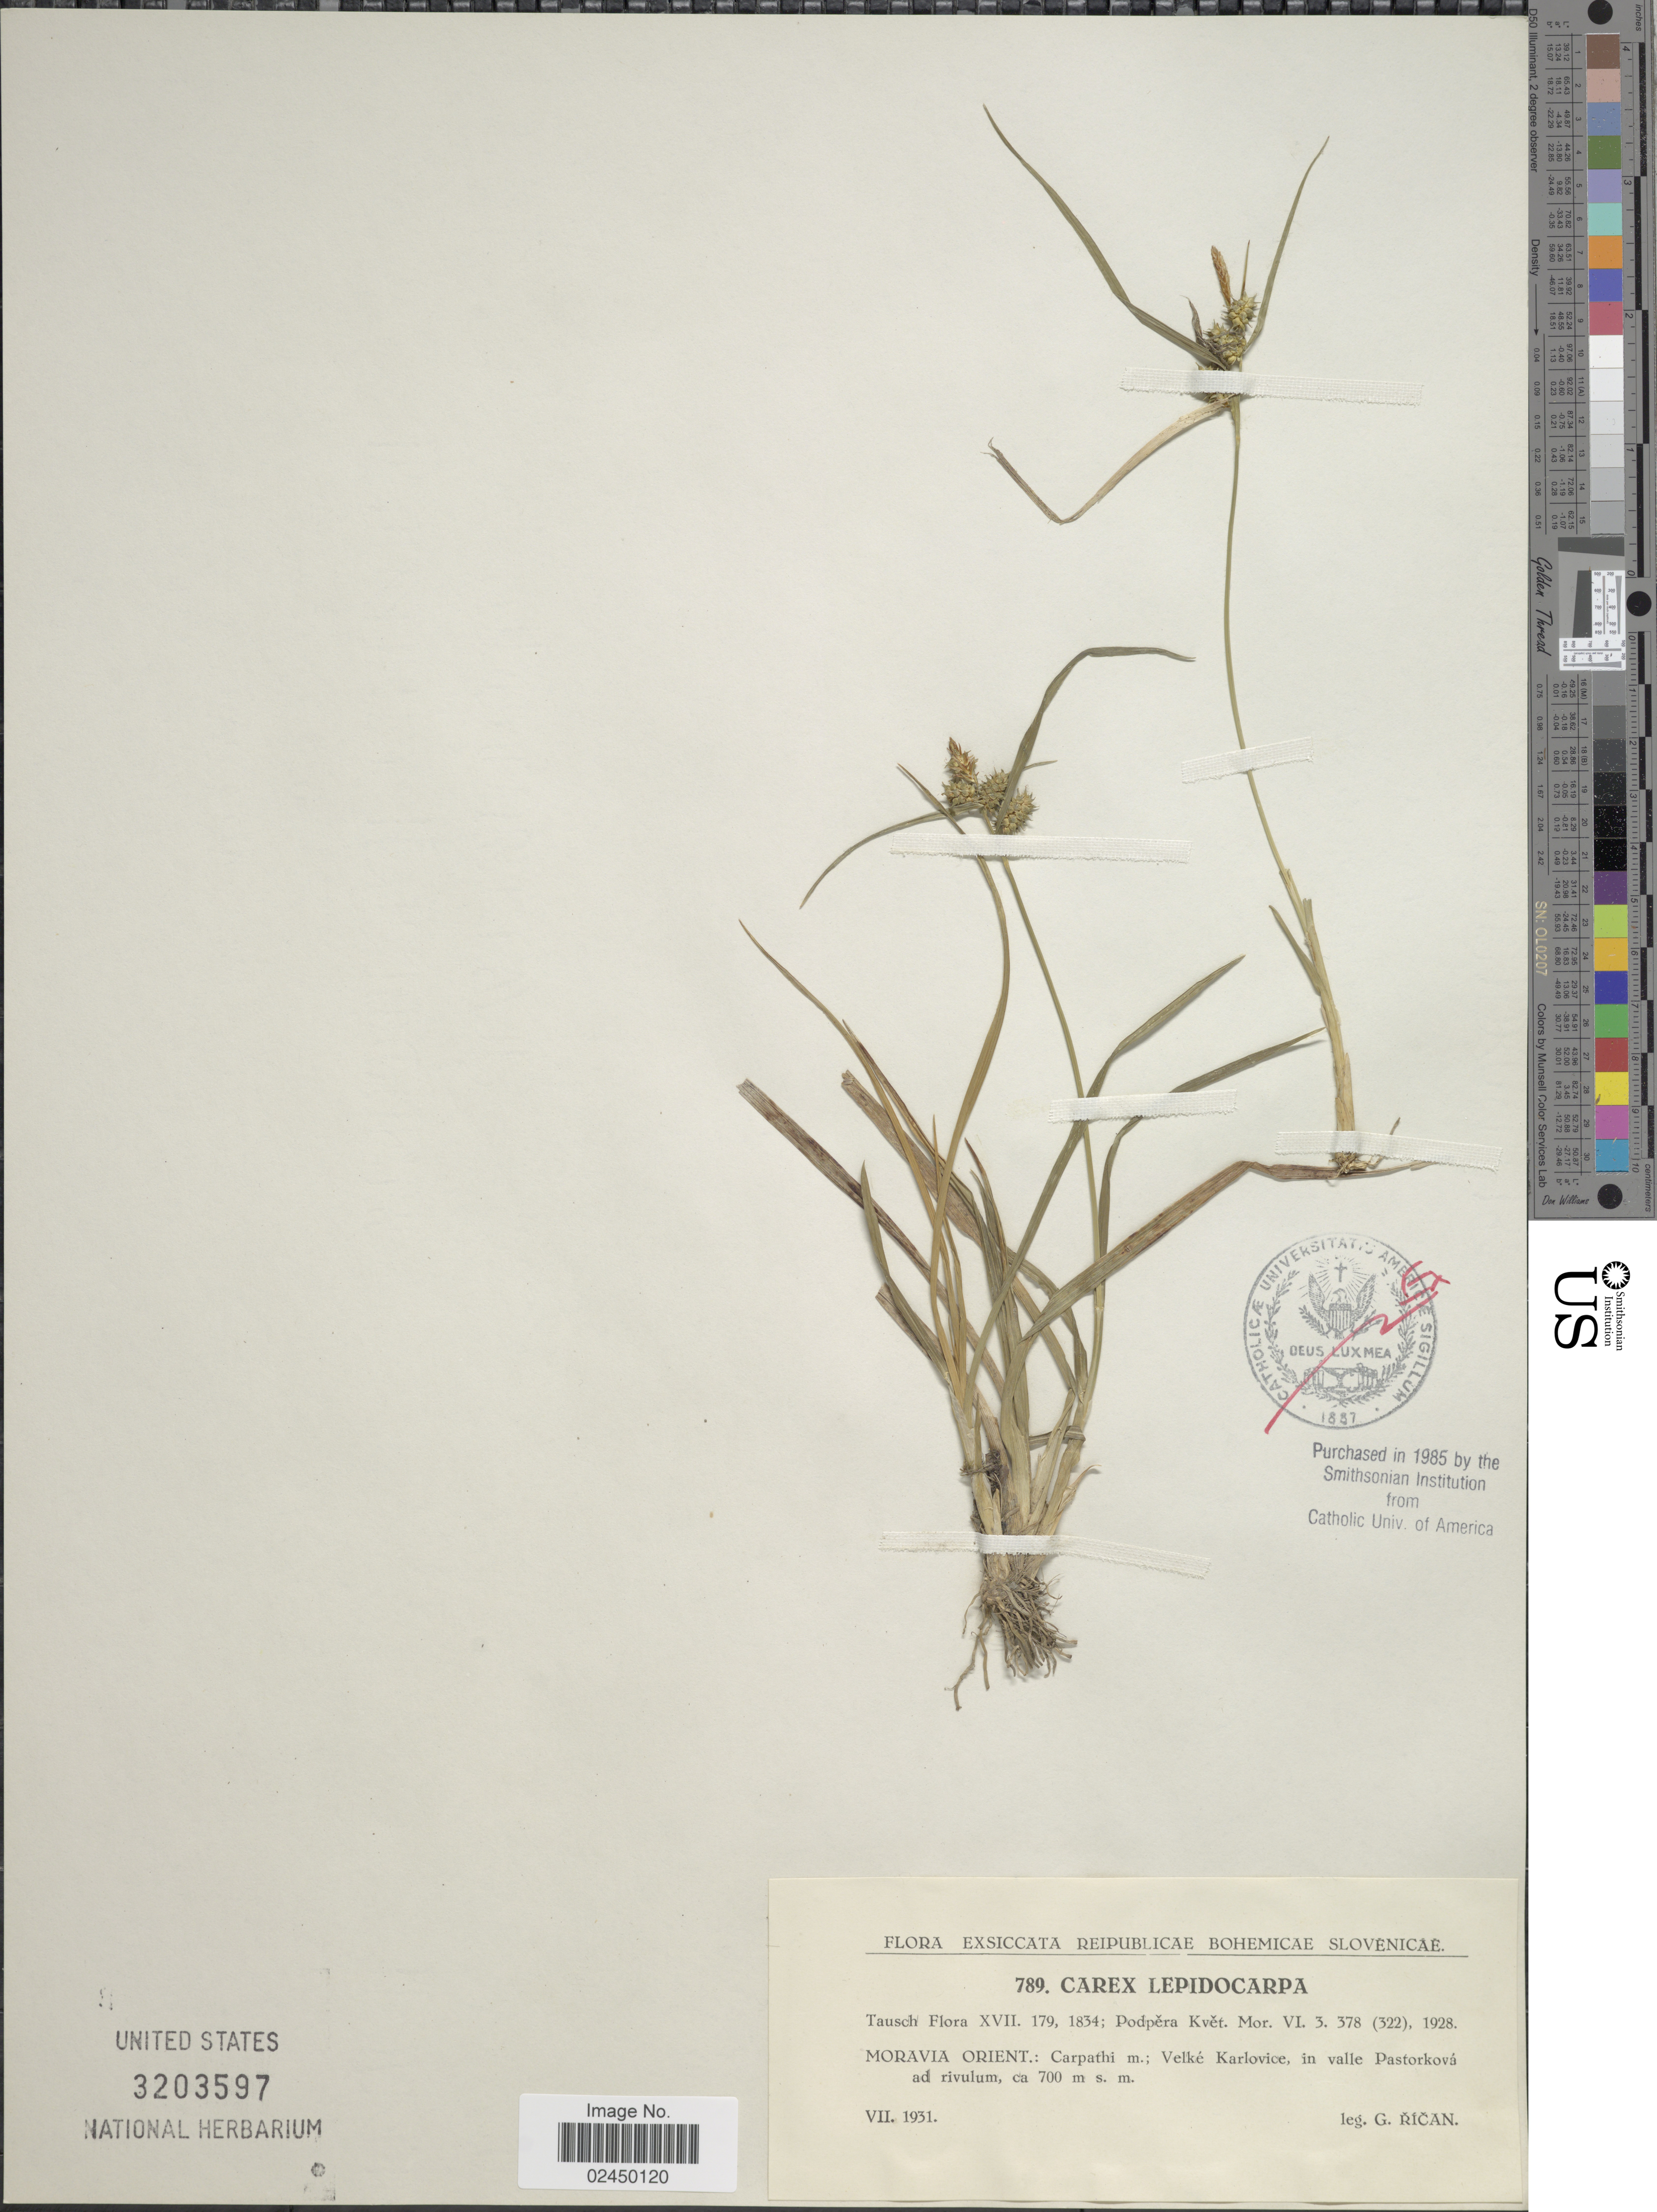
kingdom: Plantae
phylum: Tracheophyta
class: Liliopsida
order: Poales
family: Cyperaceae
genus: Carex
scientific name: Carex lepidocarpa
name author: Tausch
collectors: G. Rican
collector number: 789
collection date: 1931-07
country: Czechia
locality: Moravia Orient: Carpathi m.; Velké Karlovice, in valle Pastorková ad rivulum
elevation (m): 700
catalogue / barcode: US 3203597